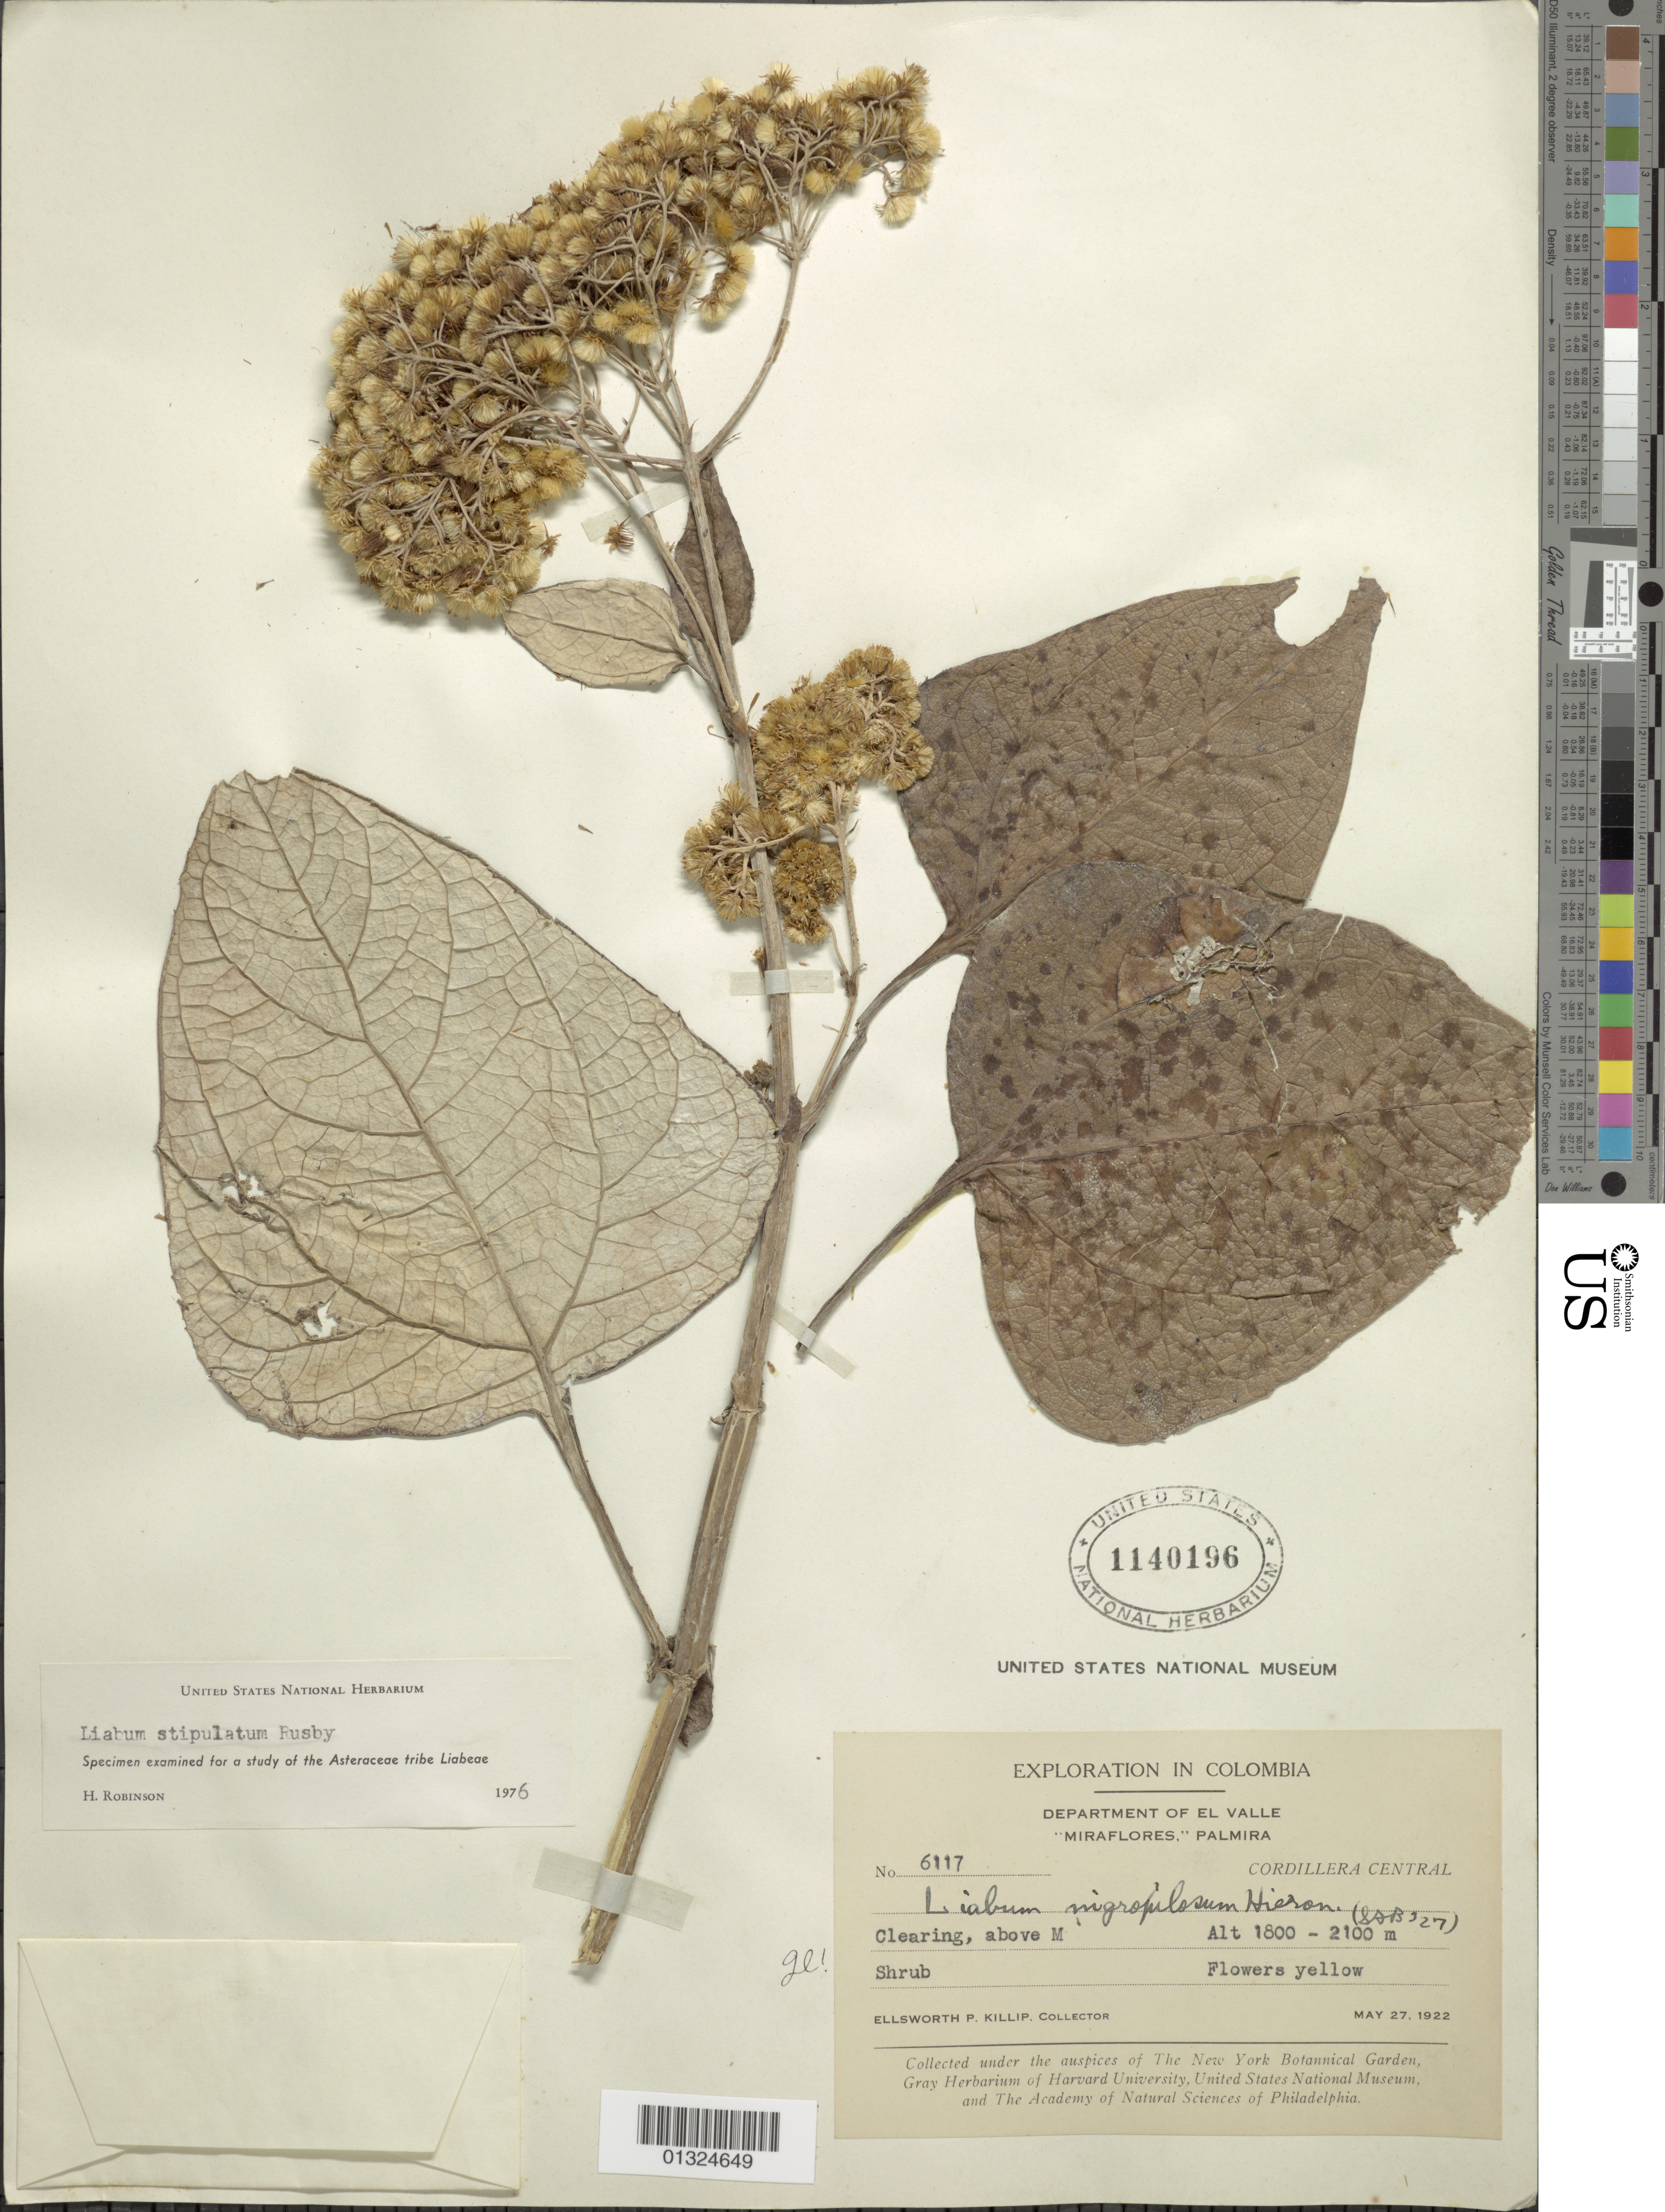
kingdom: Plantae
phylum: Tracheophyta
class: Magnoliopsida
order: Asterales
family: Asteraceae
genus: Liabum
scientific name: Liabum stipulatum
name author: Rusby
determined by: Robinson, Harold E., (US)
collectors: E. P. Killip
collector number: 6117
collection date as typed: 27 May 1922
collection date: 1922-05-27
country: Colombia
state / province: Valle del Cauca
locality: Miraflores, Palmira, Cordillera Central.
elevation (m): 1800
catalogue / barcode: US 1140196